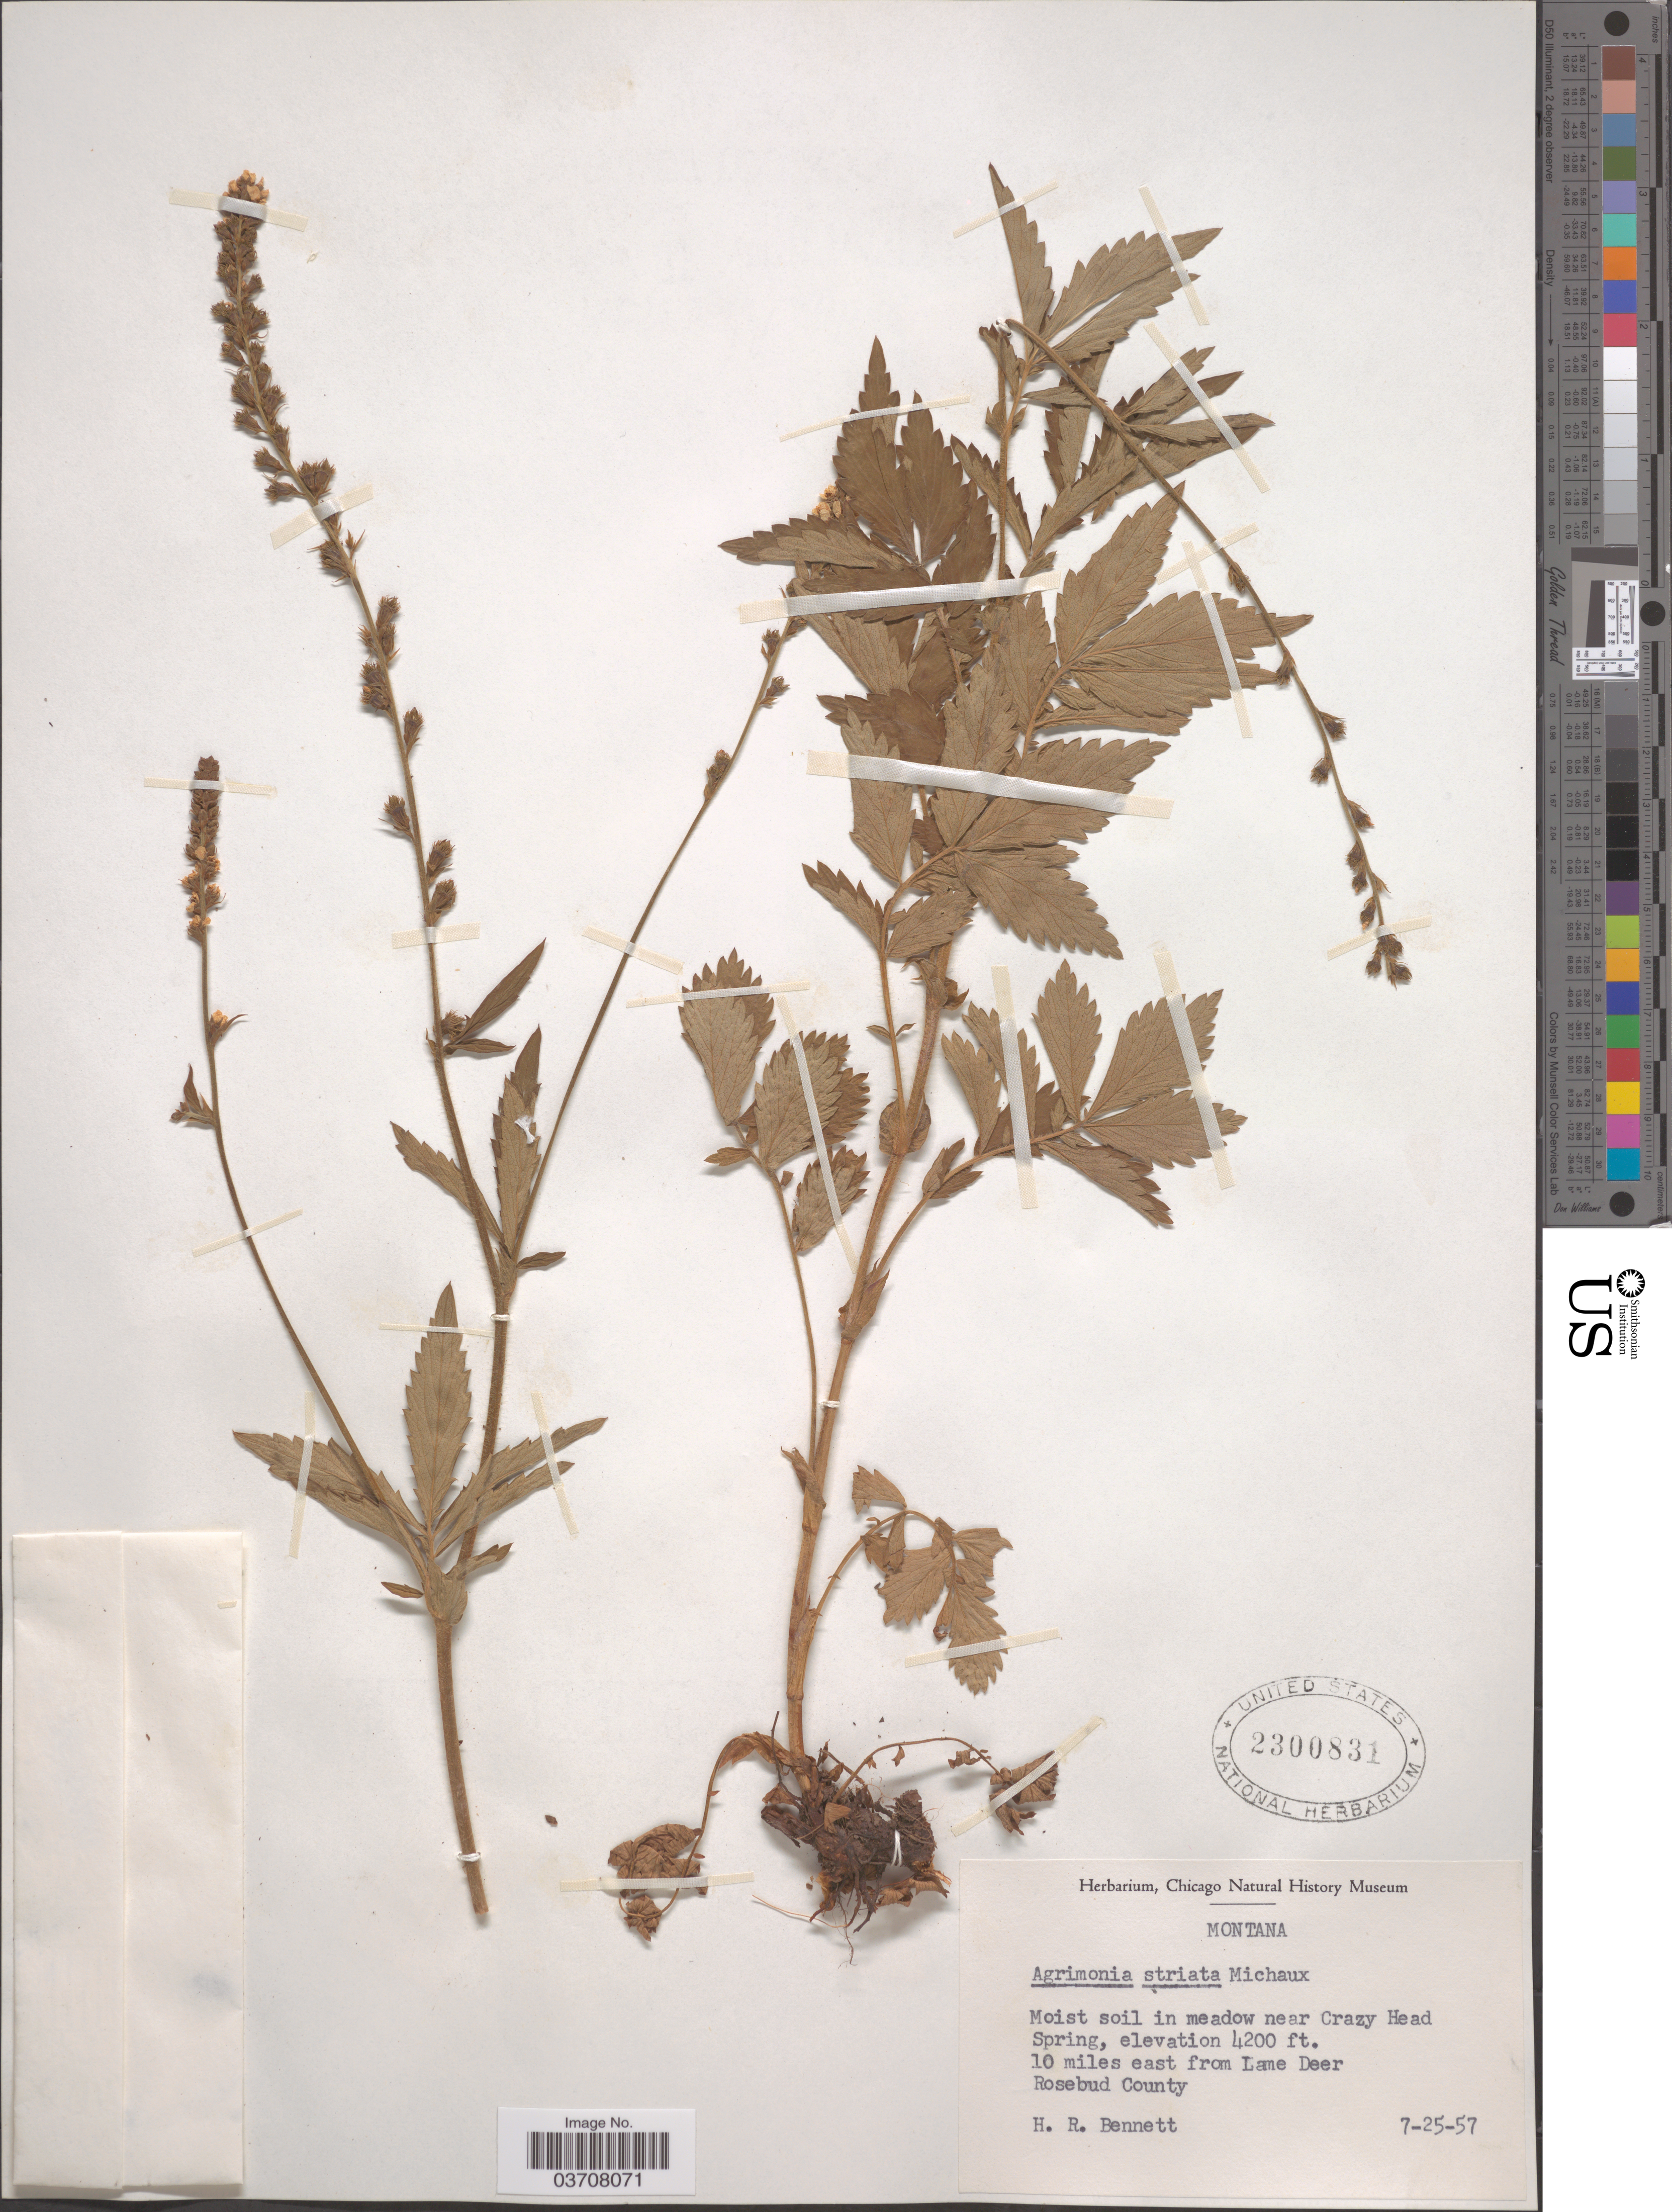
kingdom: Plantae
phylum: Tracheophyta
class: Magnoliopsida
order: Rosales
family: Rosaceae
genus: Agrimonia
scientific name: Agrimonia striata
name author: Michx.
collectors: H. R. Bennett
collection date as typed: Transcribed d/m/y: 25/7/57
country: United States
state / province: Montana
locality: Near Crazy Head Spring. 10 miles east from Lame Deer Rosebud County.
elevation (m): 1280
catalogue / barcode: US 2300831